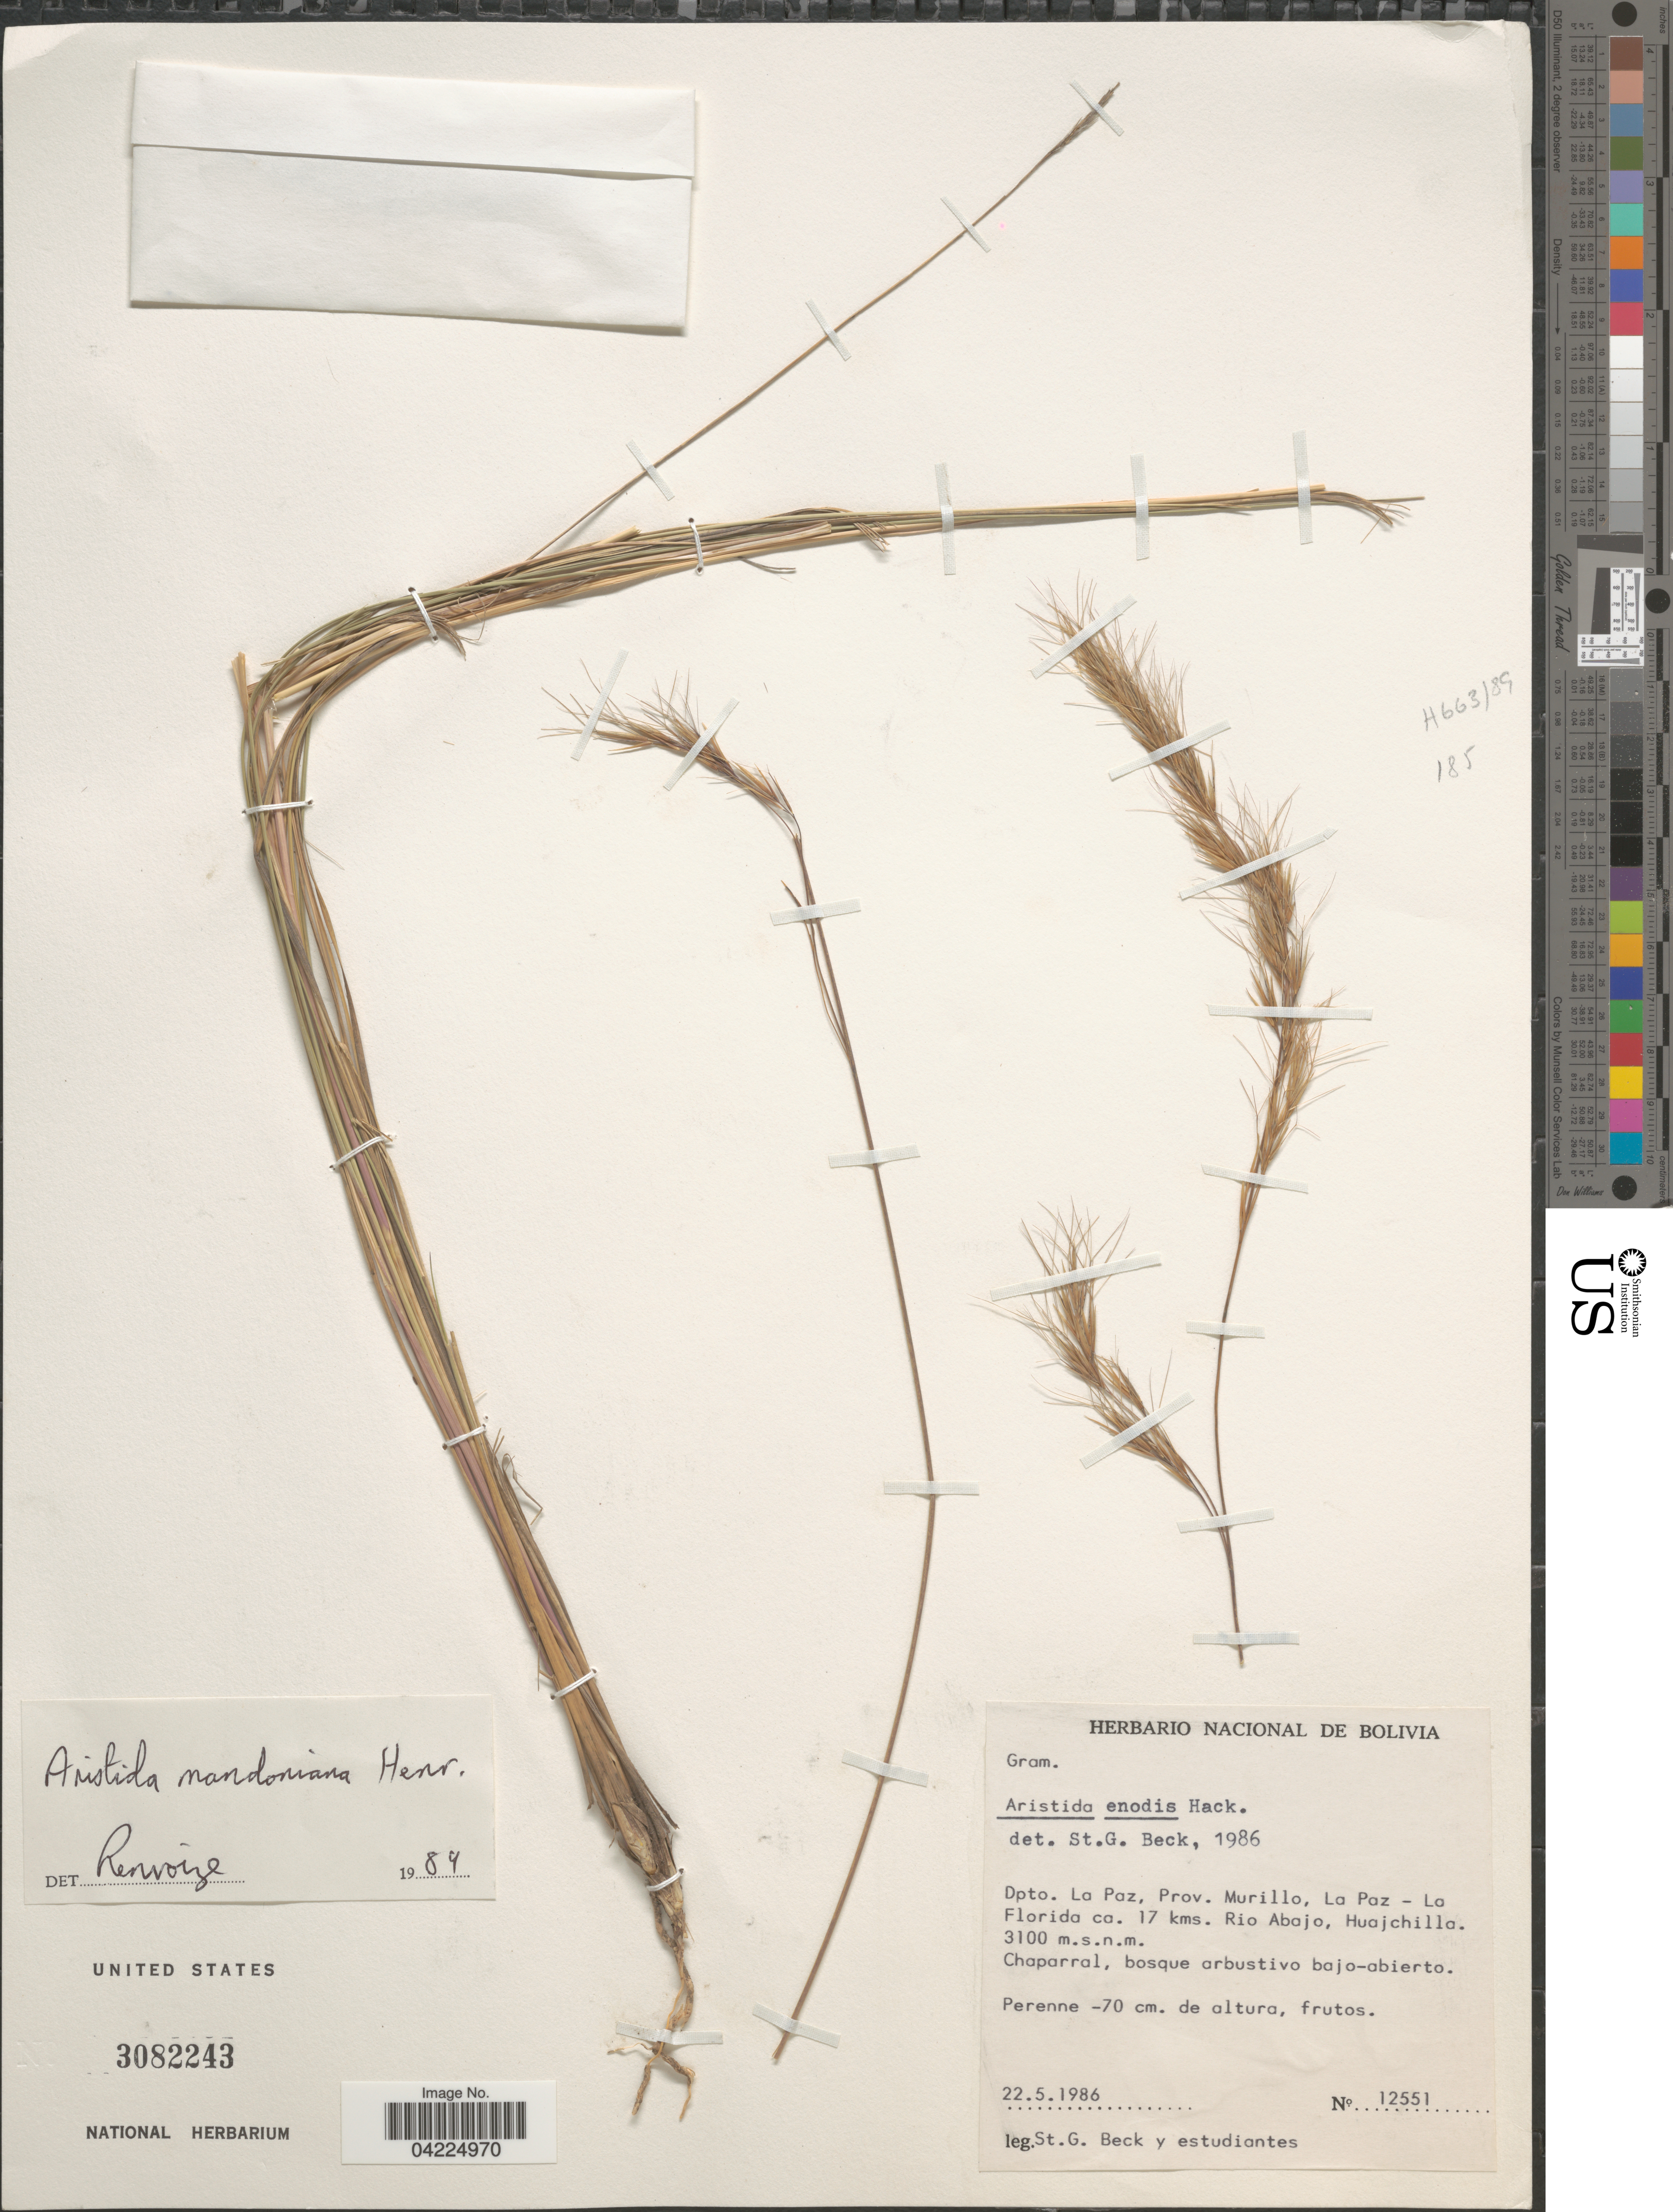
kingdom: Plantae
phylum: Tracheophyta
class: Liliopsida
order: Poales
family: Poaceae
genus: Aristida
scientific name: Aristida mandoniana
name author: Henr.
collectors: S. G. Beck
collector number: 12551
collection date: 1986-05-22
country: Bolivia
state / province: La Paz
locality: Dpto. La Paz, Prov. Murillo, La Paz - La Florida ca. 17 kms. Rio Abajo, Huajchilla.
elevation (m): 3100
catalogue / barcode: US 3082243